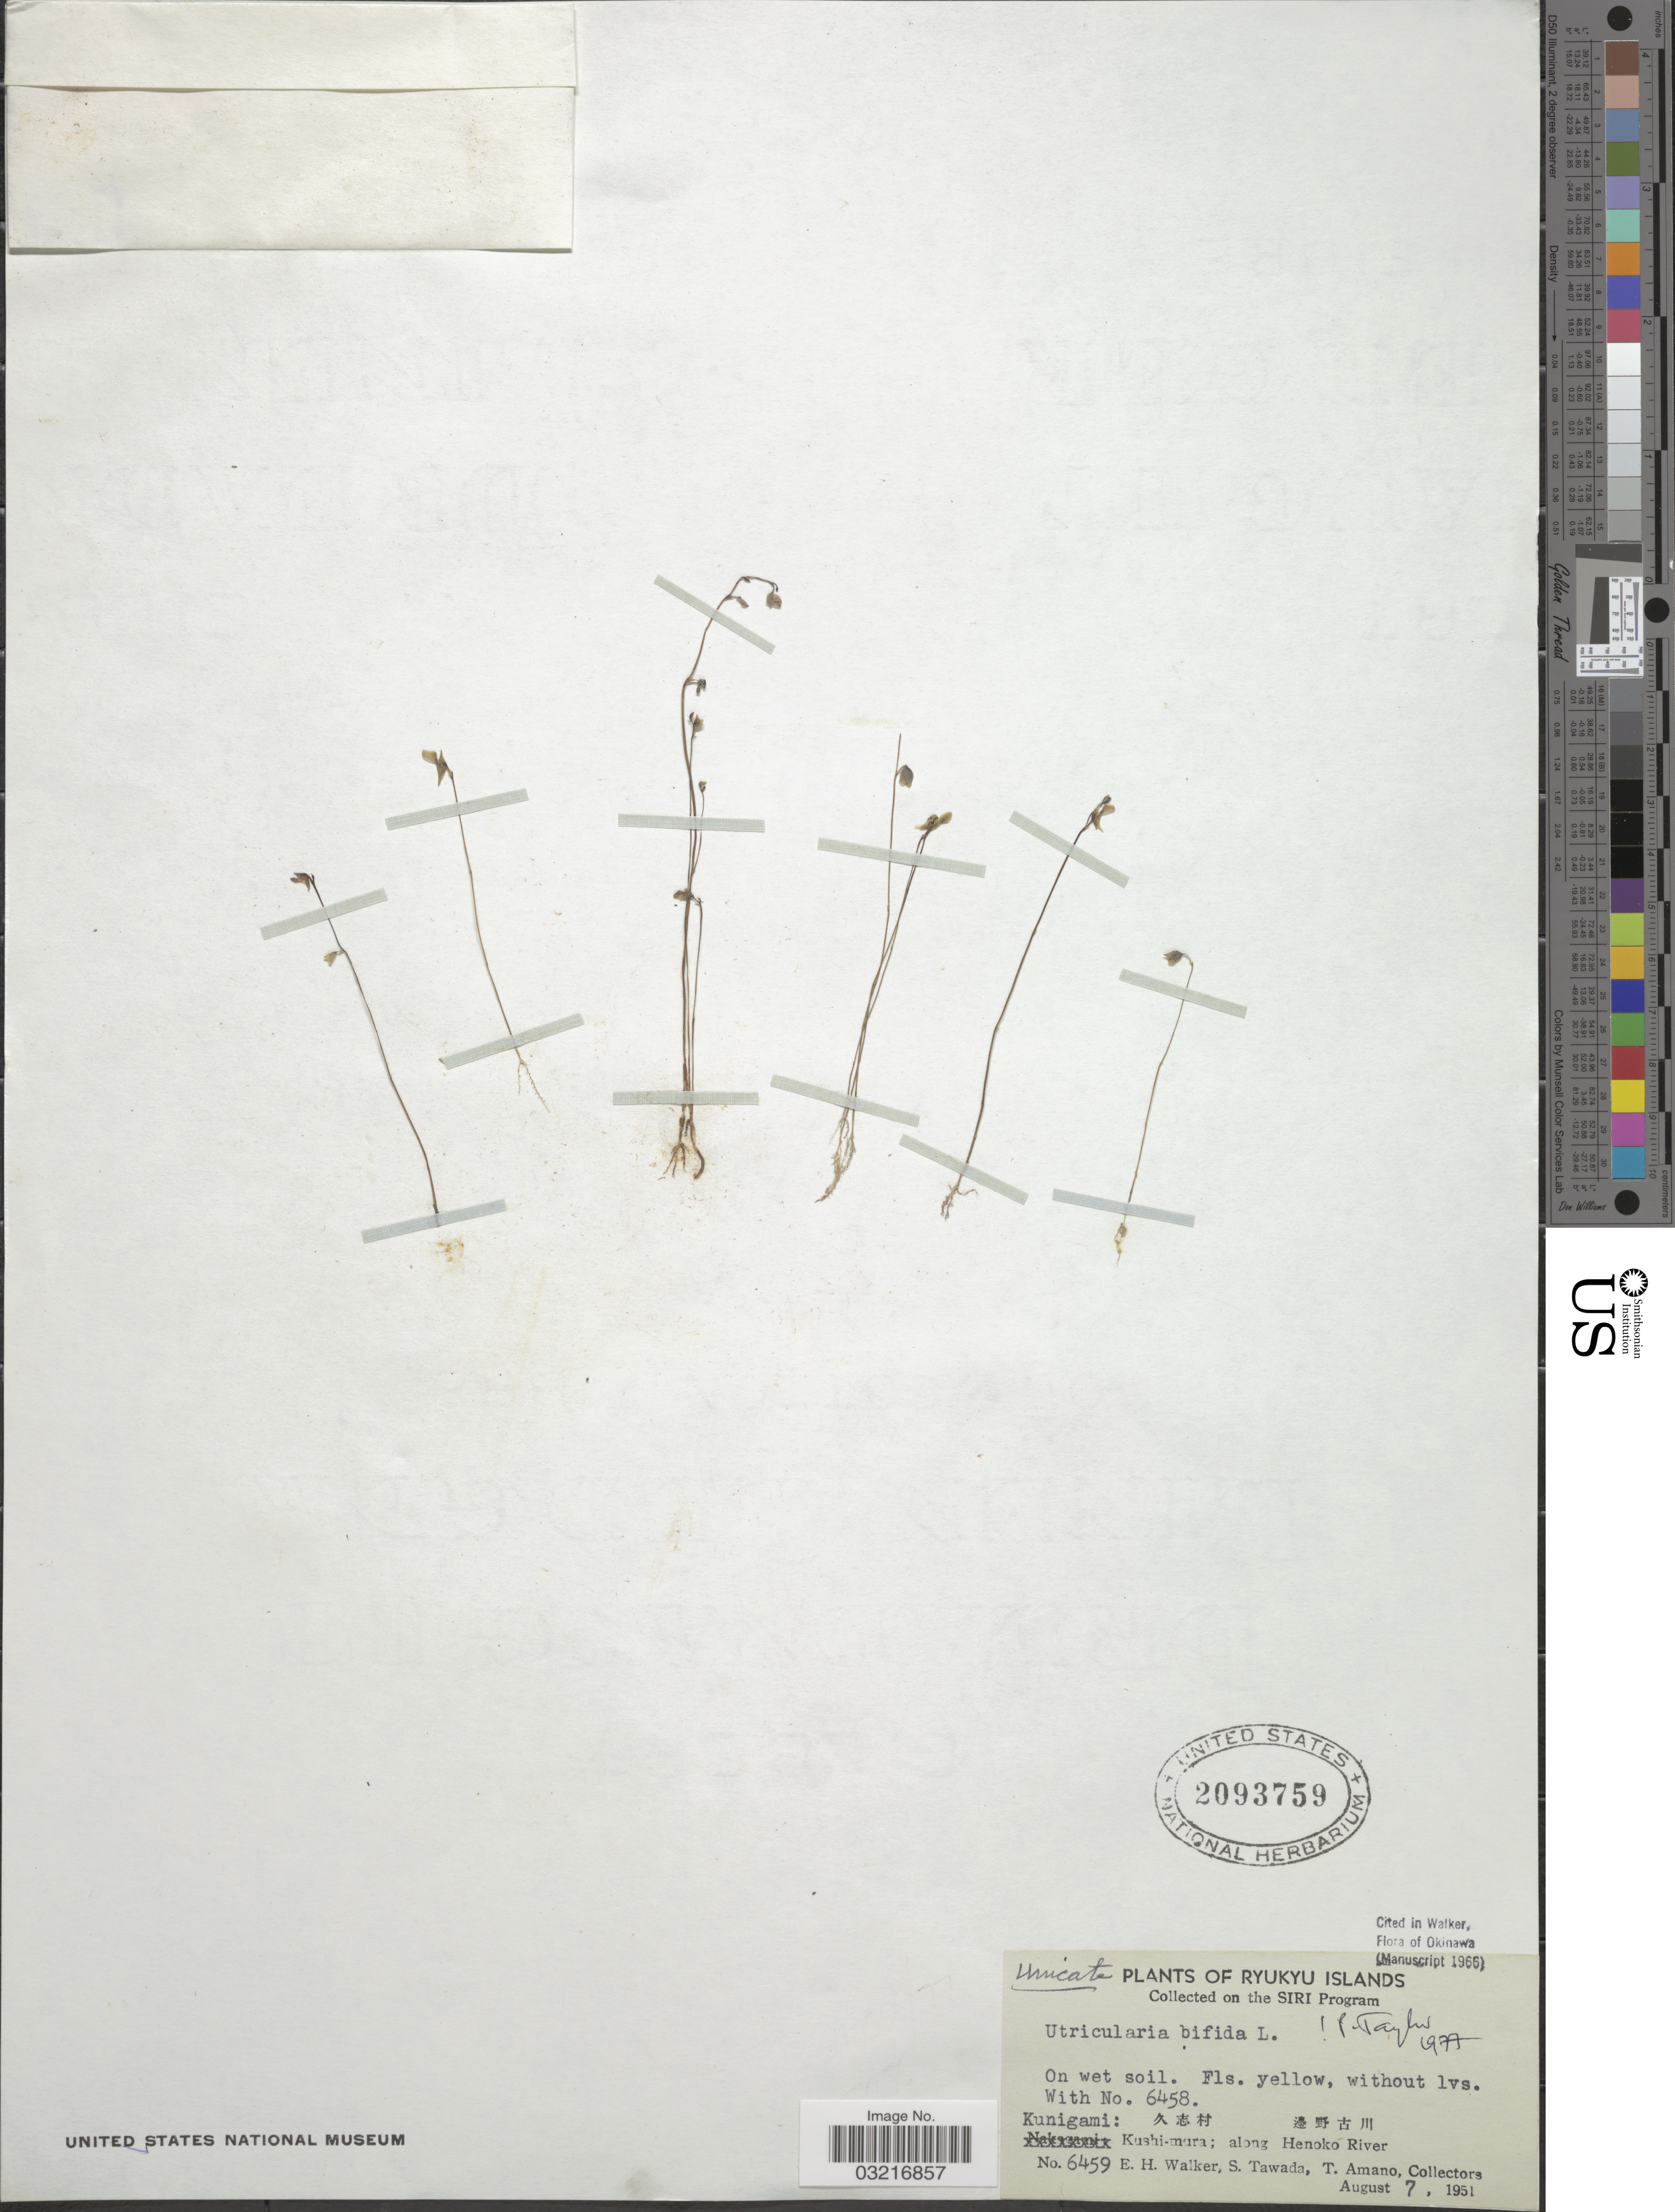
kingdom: Plantae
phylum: Tracheophyta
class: Magnoliopsida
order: Lamiales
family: Lentibulariaceae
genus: Utricularia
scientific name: Utricularia bifida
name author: L.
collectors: E. H. Walker, S. Tawada & T. Amano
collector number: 6459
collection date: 1951-08-07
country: Japan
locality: Ryukyu Islands, Kunigami, Kushi-mura; along Henoko River.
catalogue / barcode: US 2093759